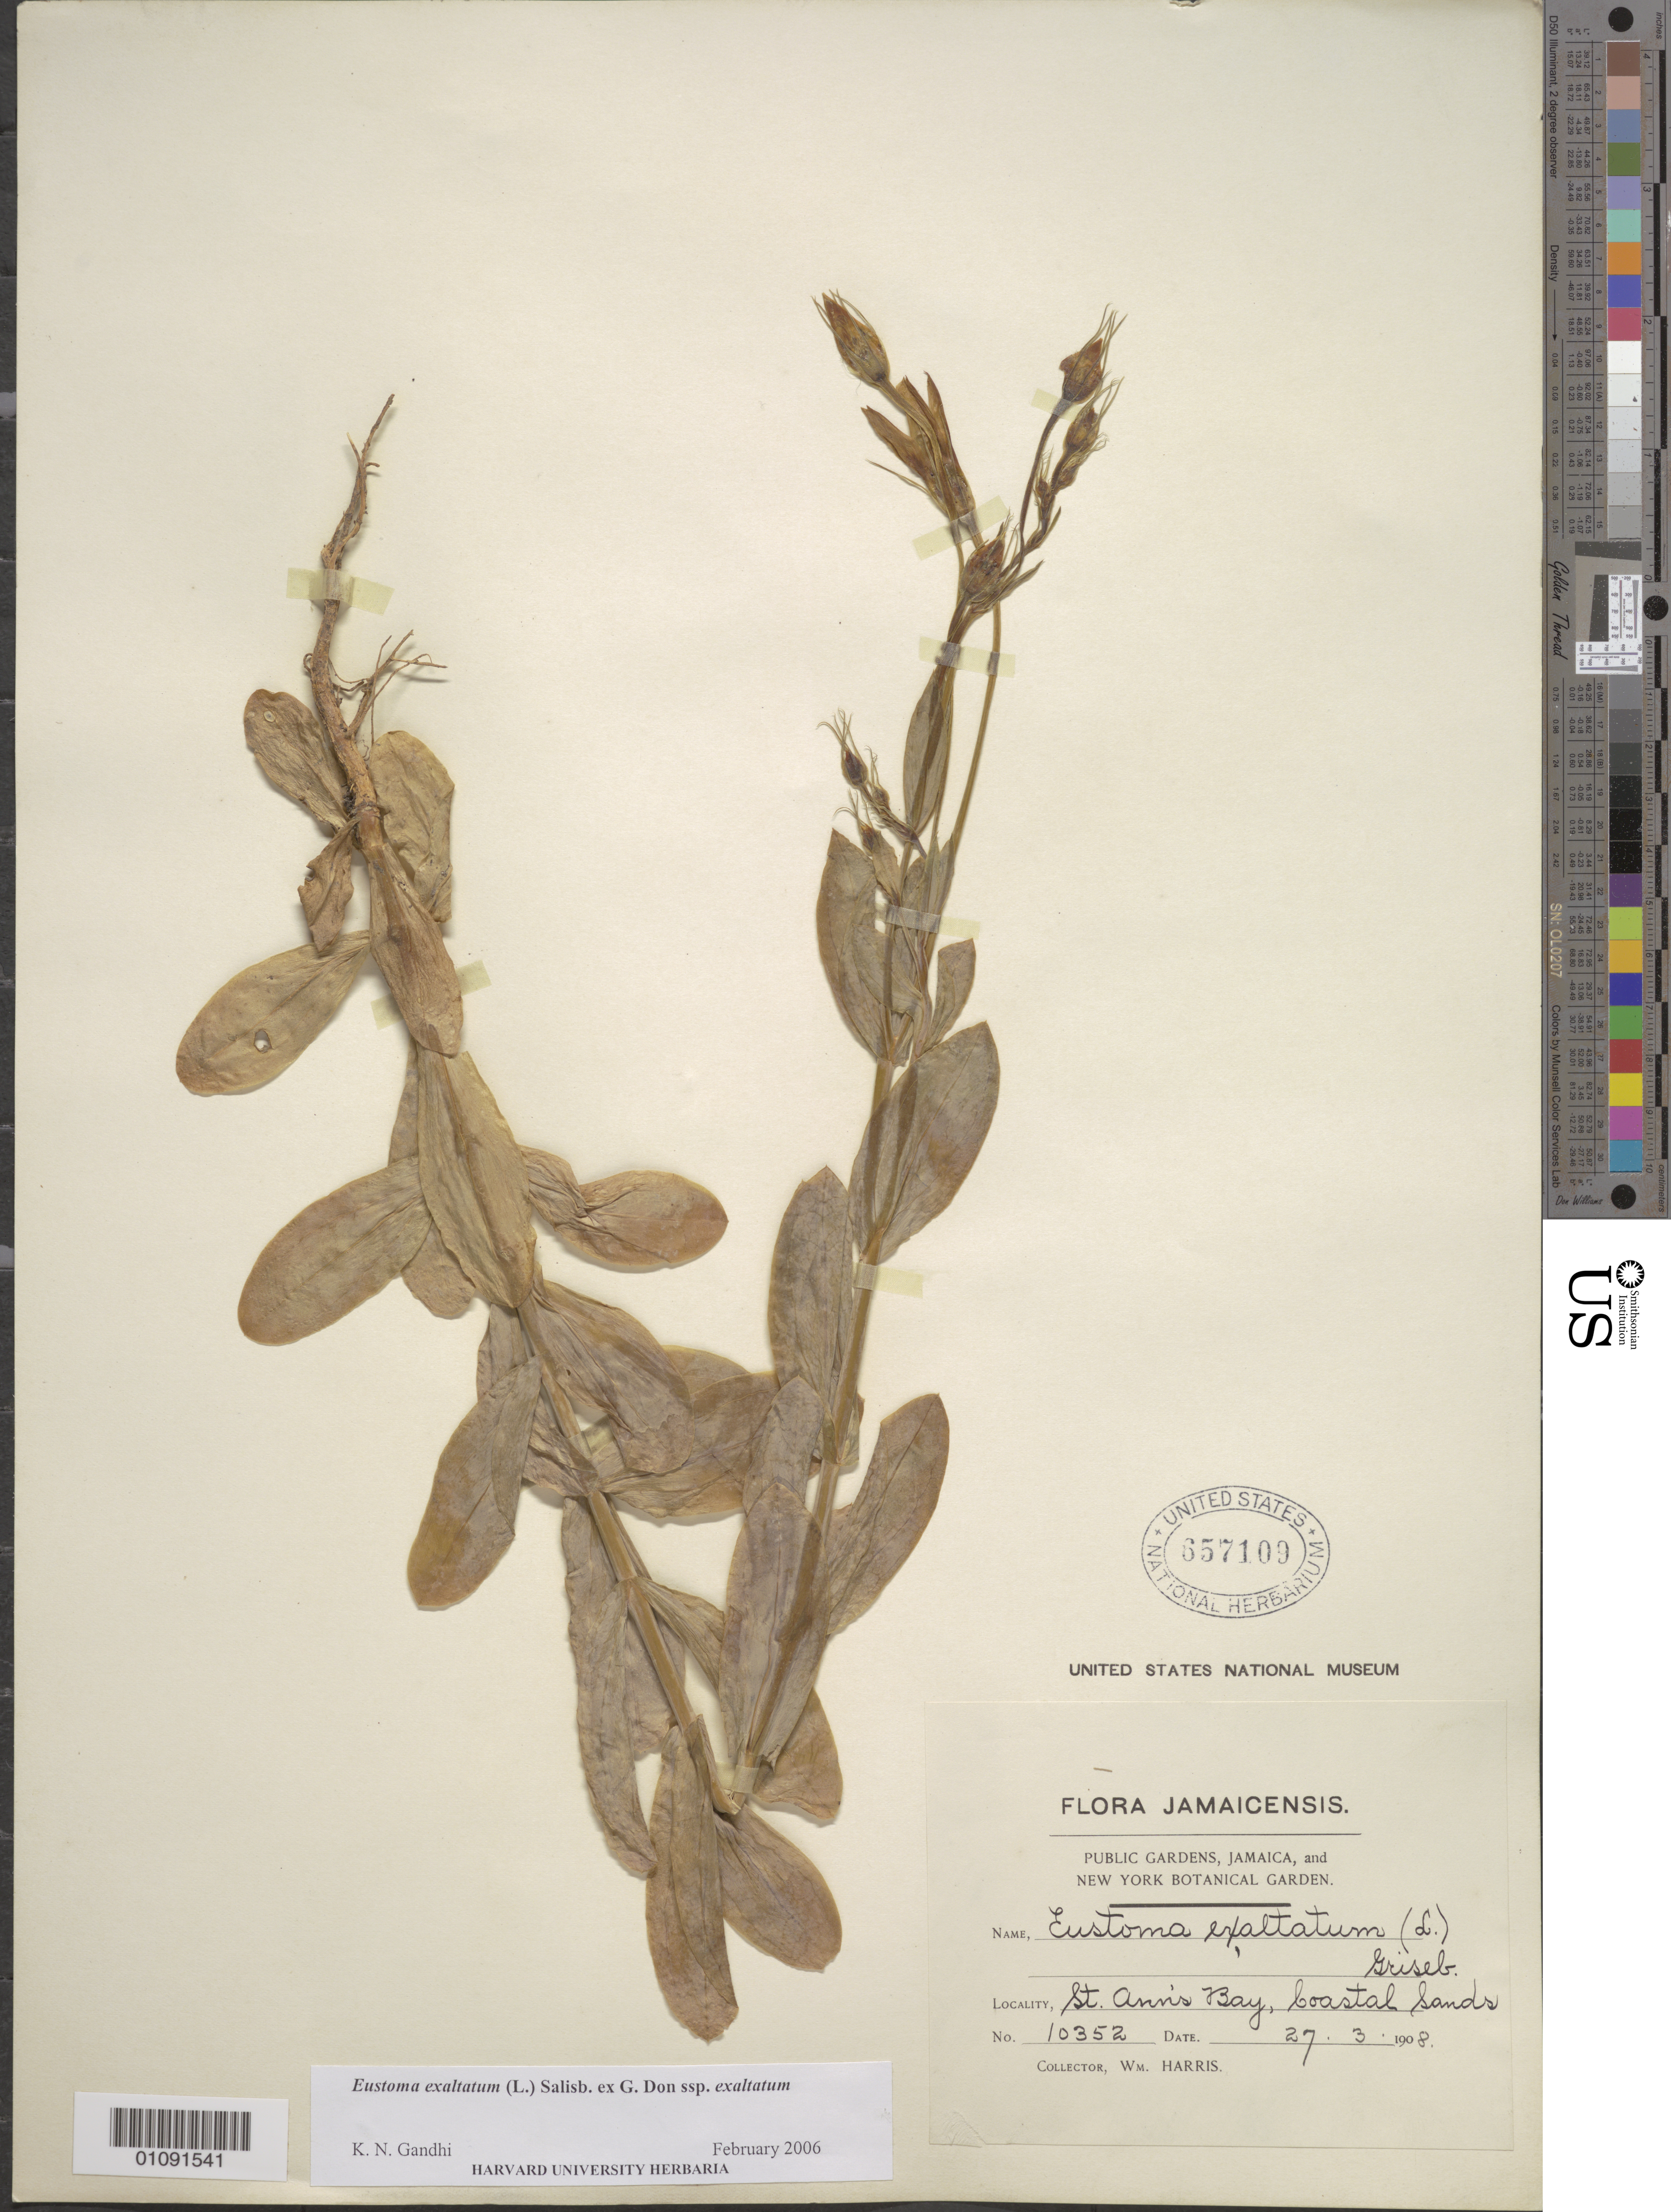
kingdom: Plantae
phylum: Tracheophyta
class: Magnoliopsida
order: Gentianales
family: Gentianaceae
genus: Eustoma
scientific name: Eustoma exaltatum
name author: (L.) Salisb. ex Don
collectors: W. Harris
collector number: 10352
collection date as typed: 27 Mar 1908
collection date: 1908-03-27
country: Jamaica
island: Jamaica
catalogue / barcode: US 657109